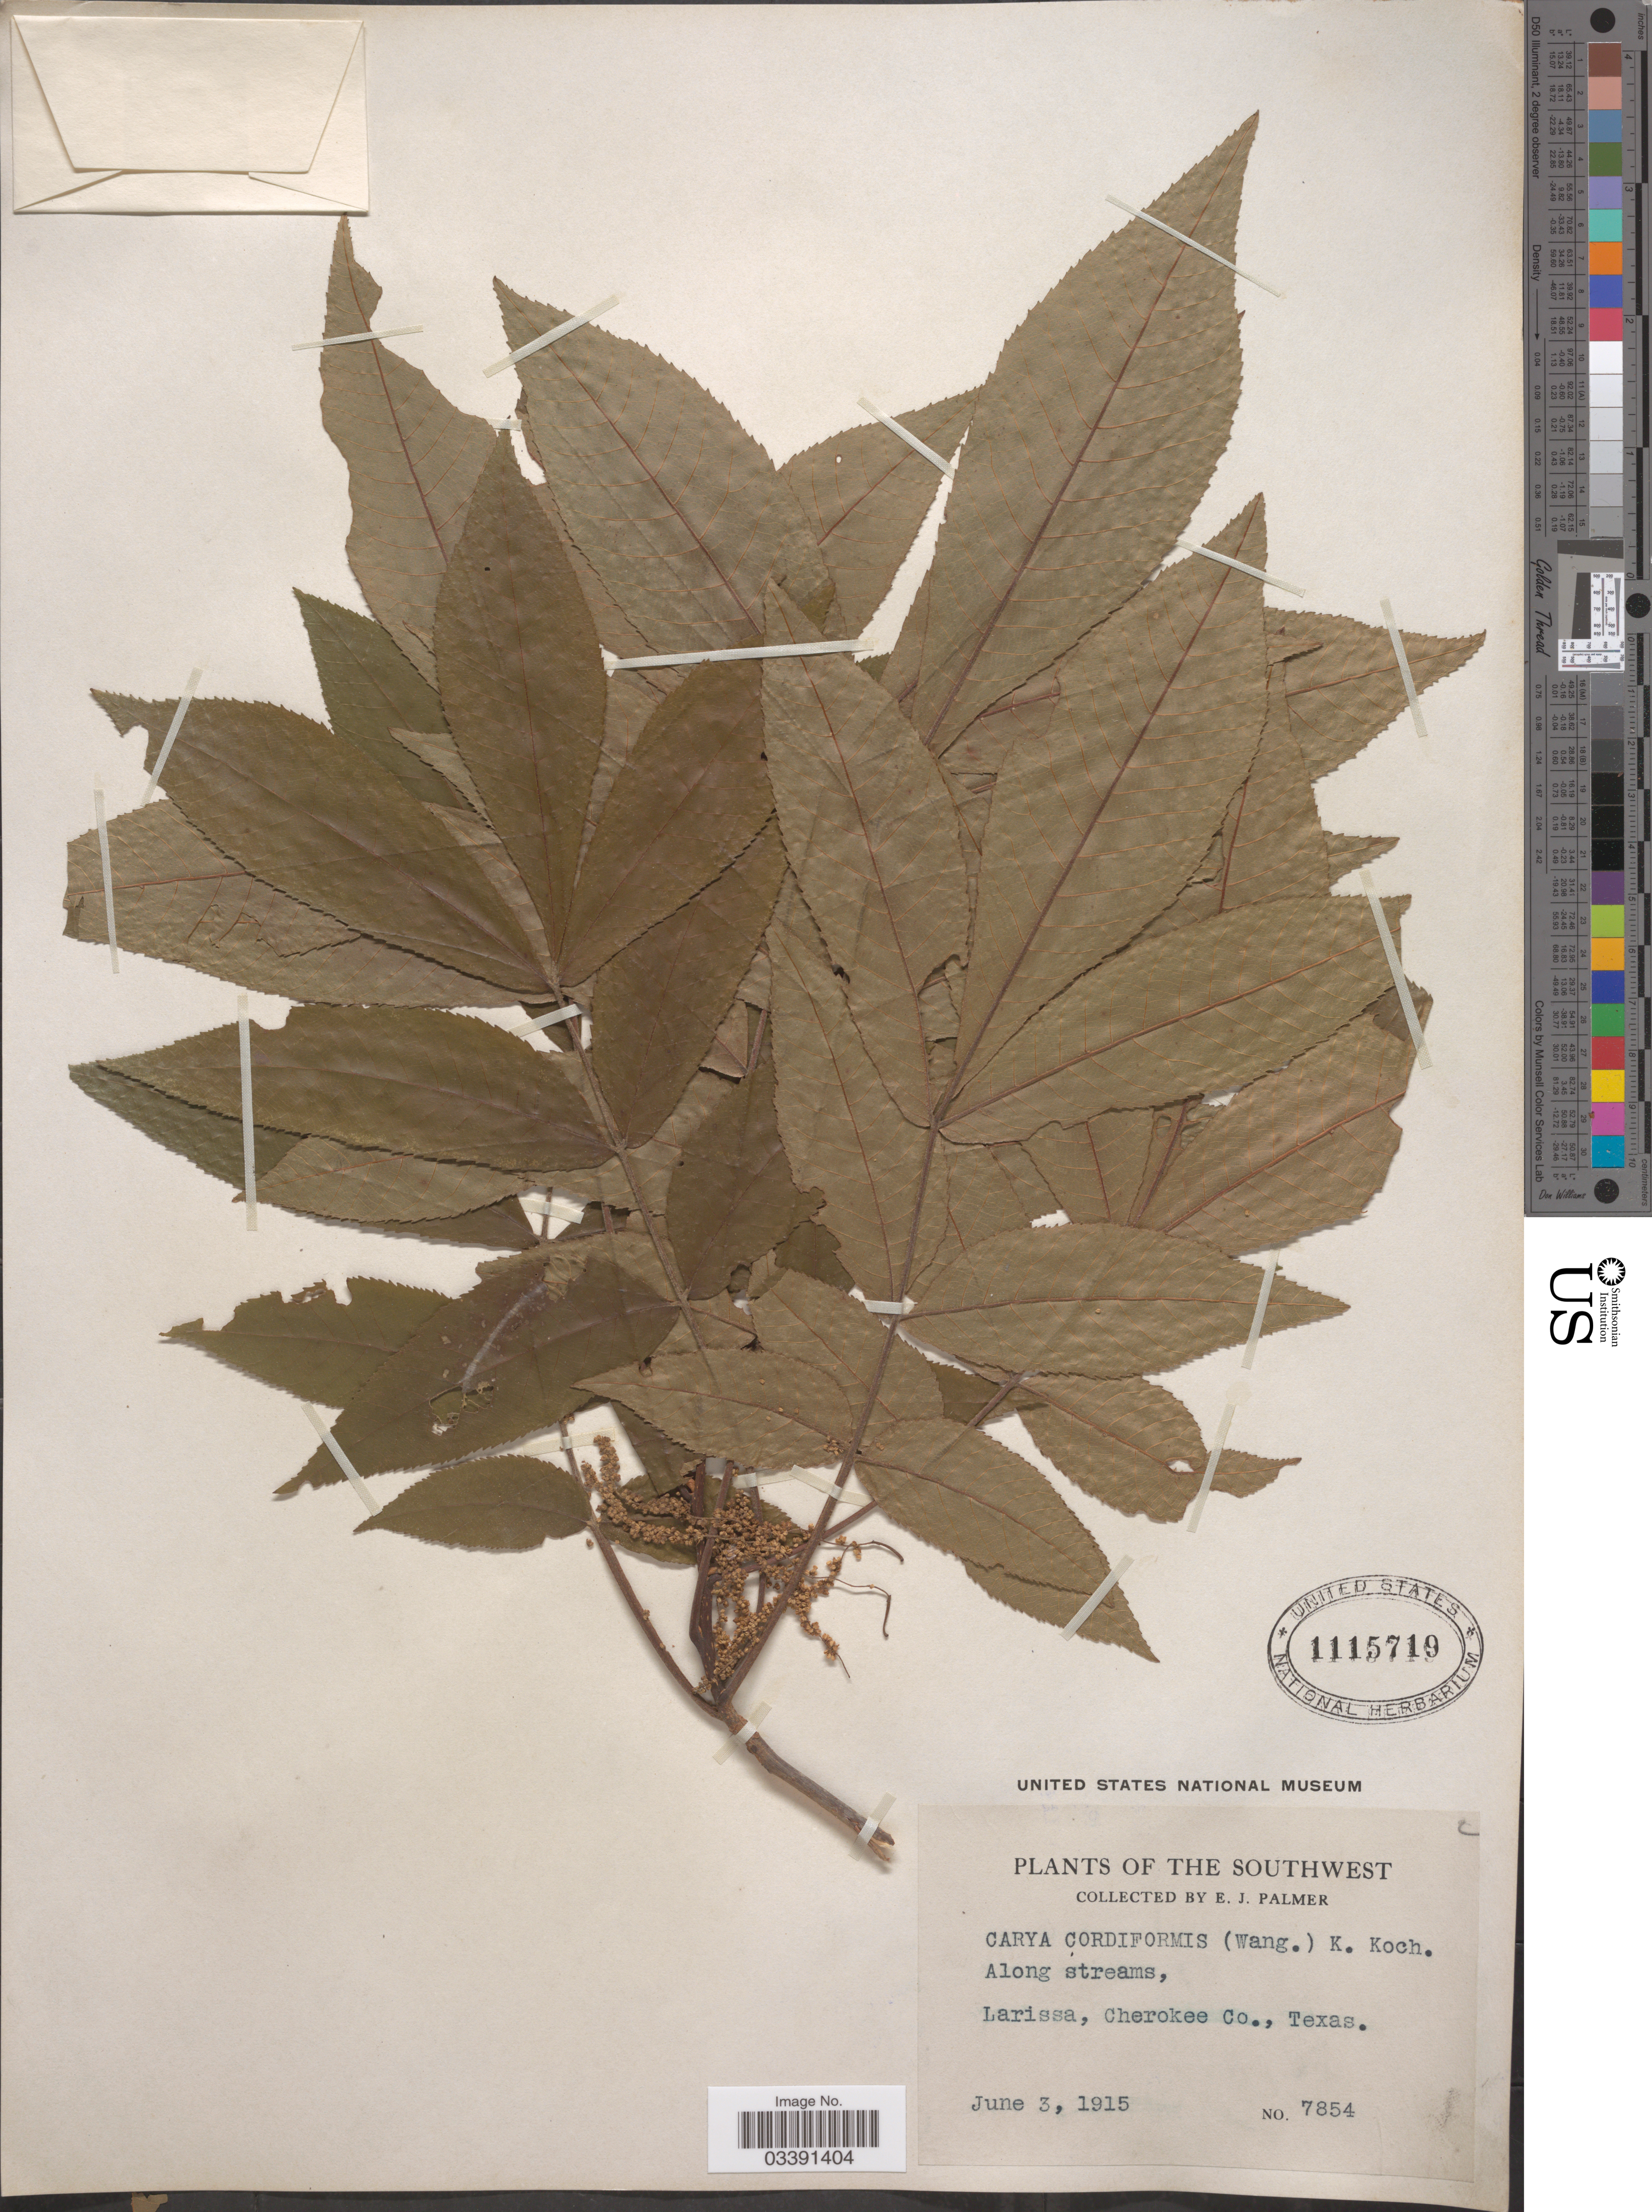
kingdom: Plantae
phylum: Tracheophyta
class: Magnoliopsida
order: Fagales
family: Juglandaceae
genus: Carya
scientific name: Carya cordiformis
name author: (Wangenh.) K. Koch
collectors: E. J. Palmer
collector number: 7854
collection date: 1915-06-03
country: United States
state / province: Texas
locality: The Southwest. Larissa, Cherokee Co.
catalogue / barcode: US 1115719